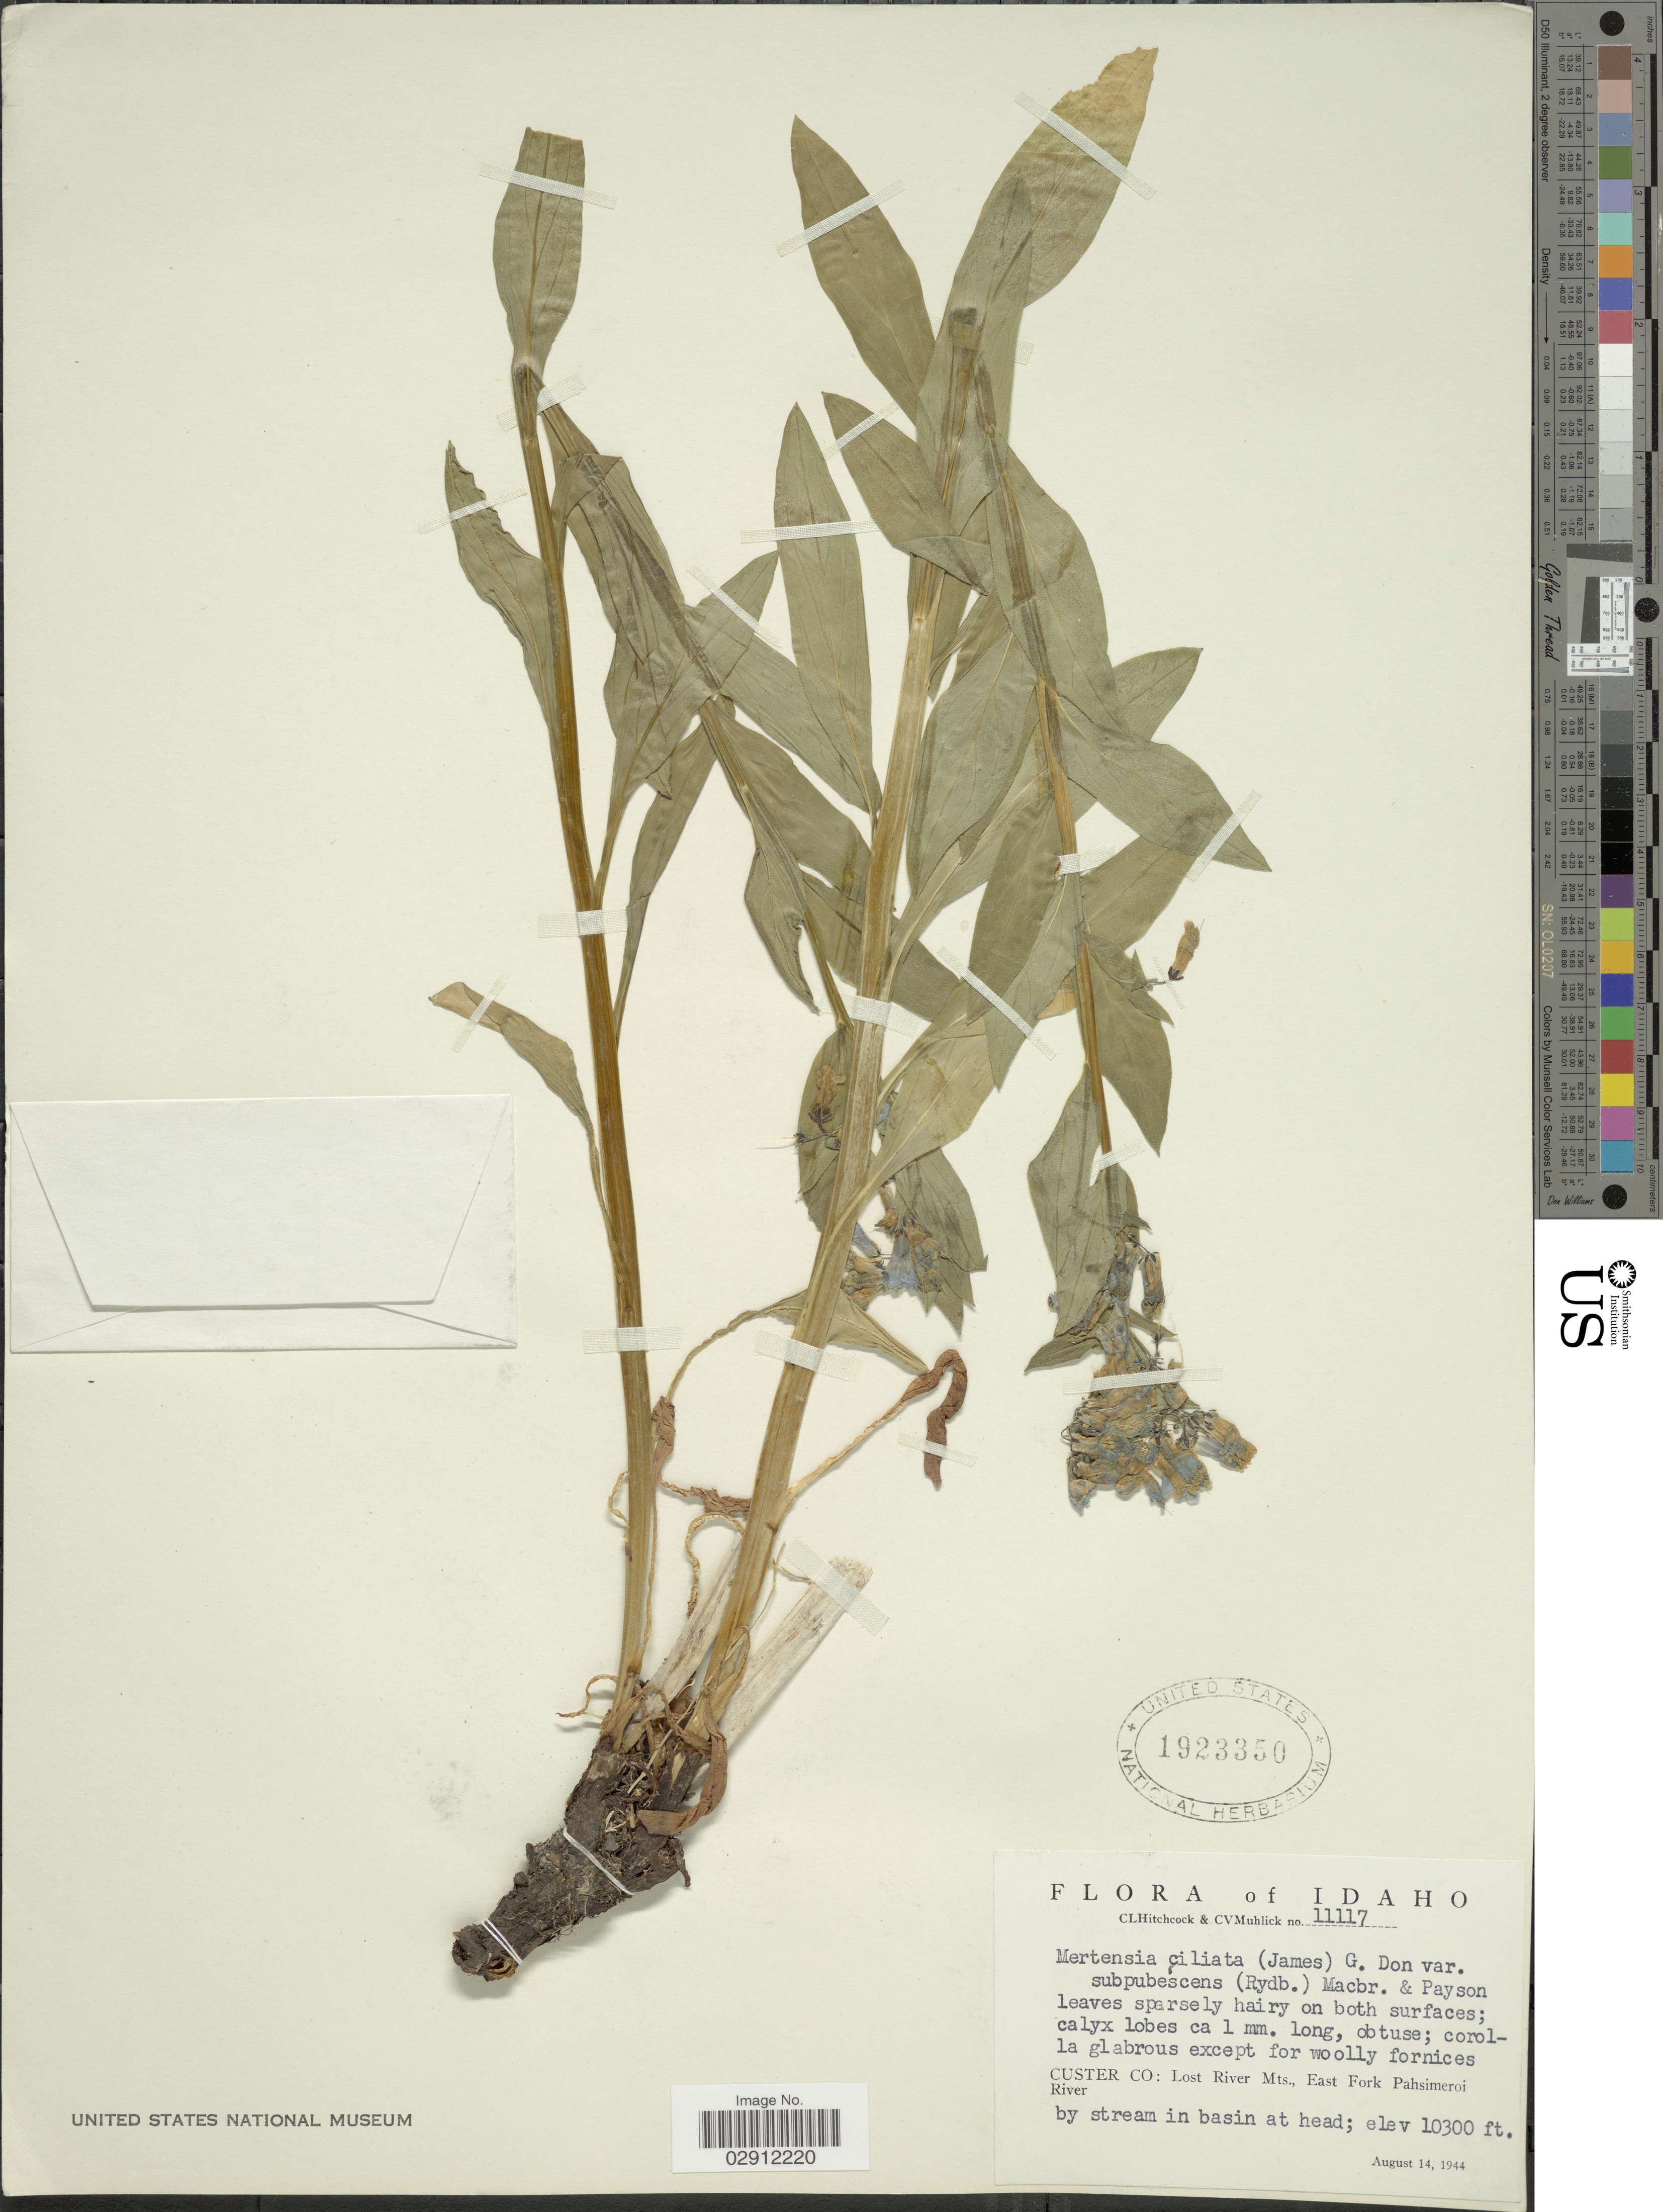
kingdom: Plantae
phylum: Tracheophyta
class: Magnoliopsida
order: Boraginales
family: Boraginaceae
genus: Mertensia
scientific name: Mertensia ciliata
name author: (James) G. Don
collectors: C. L. Hitchcock & C. V. Muhlick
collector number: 11117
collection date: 1944-08-14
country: United States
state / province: Idaho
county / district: Custer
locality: Lost River Mts., East Fork Pahsimeroi River.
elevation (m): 3139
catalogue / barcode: US 1923350